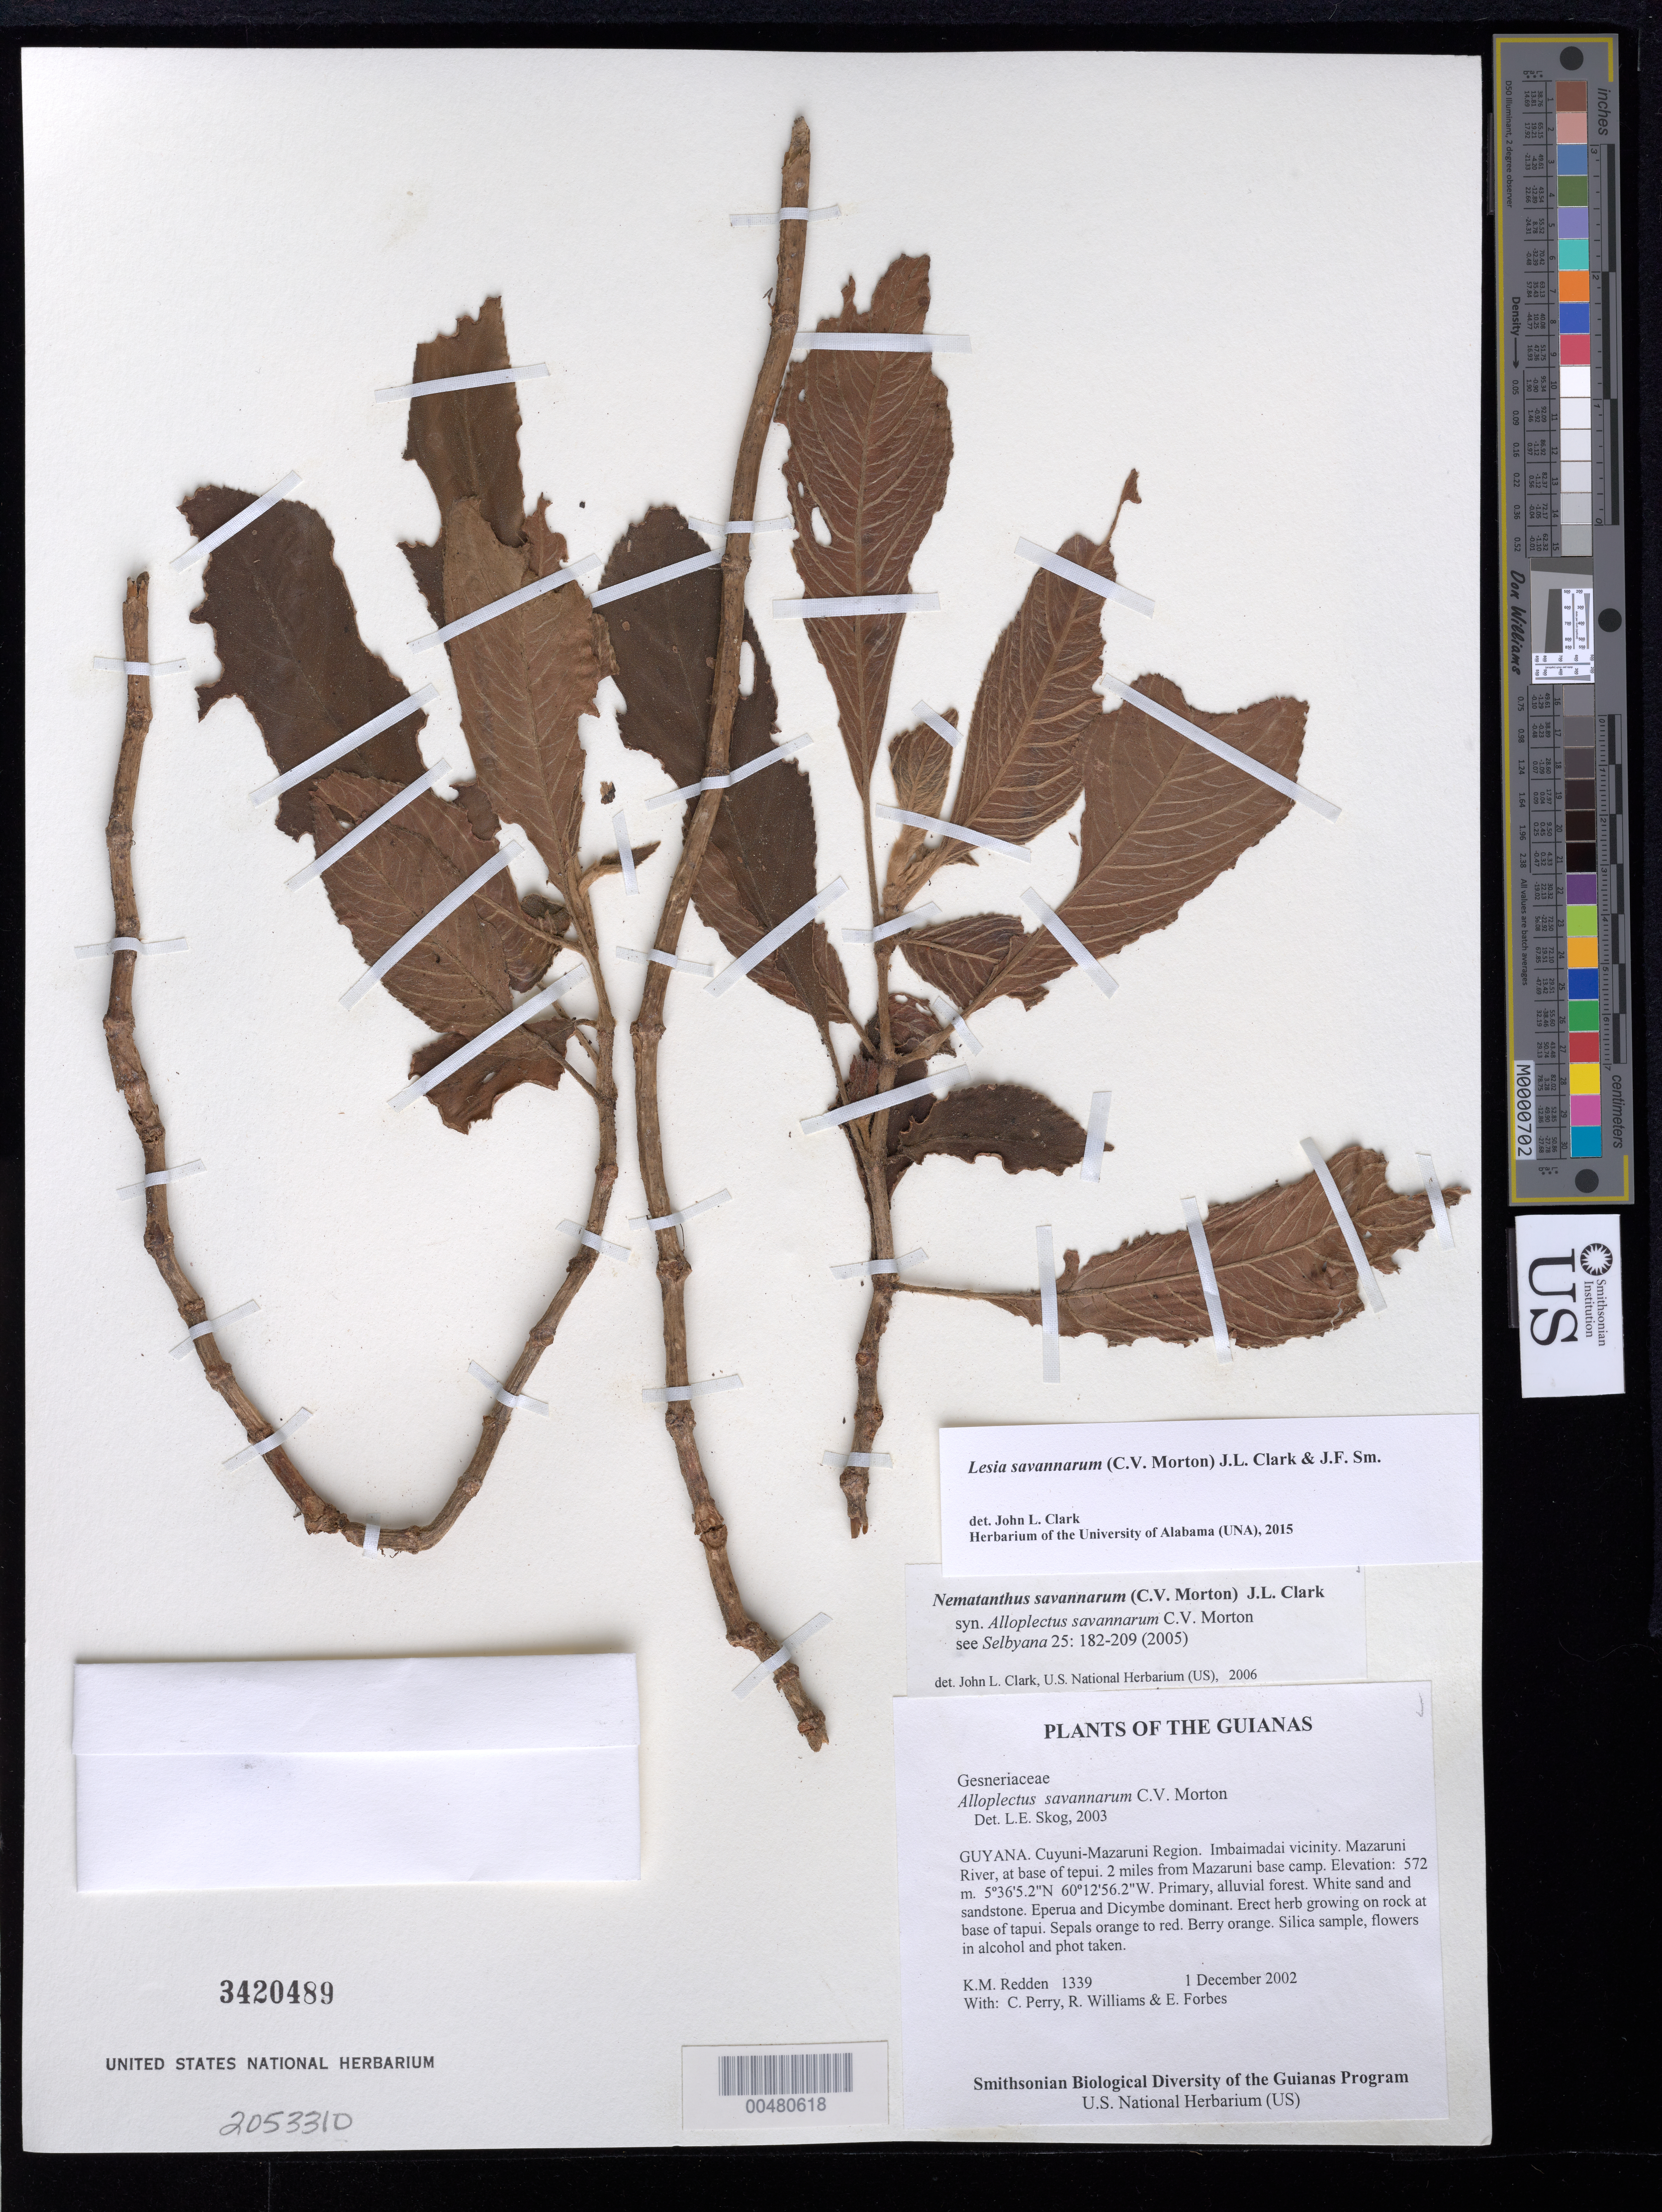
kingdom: Plantae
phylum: Tracheophyta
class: Magnoliopsida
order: Lamiales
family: Gesneriaceae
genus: Nematanthus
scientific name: Nematanthus savannarum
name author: (C.V. Morton in Maguire) J.L. Clark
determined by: Clark, J. L., (SEL), The Marie Selby Botanical Garden (UNITED STATES)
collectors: K. M. Redden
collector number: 1339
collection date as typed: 01 Dec 2002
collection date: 2002-12-01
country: Guyana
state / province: Cuyuni-Mazaruni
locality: Imbaimadai vicinity, Mazaruni River, at base of tepui, 2 miles from Mazaruna base camp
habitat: Primary, alluvial forest; white sand and sandstone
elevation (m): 572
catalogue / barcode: US 3420489